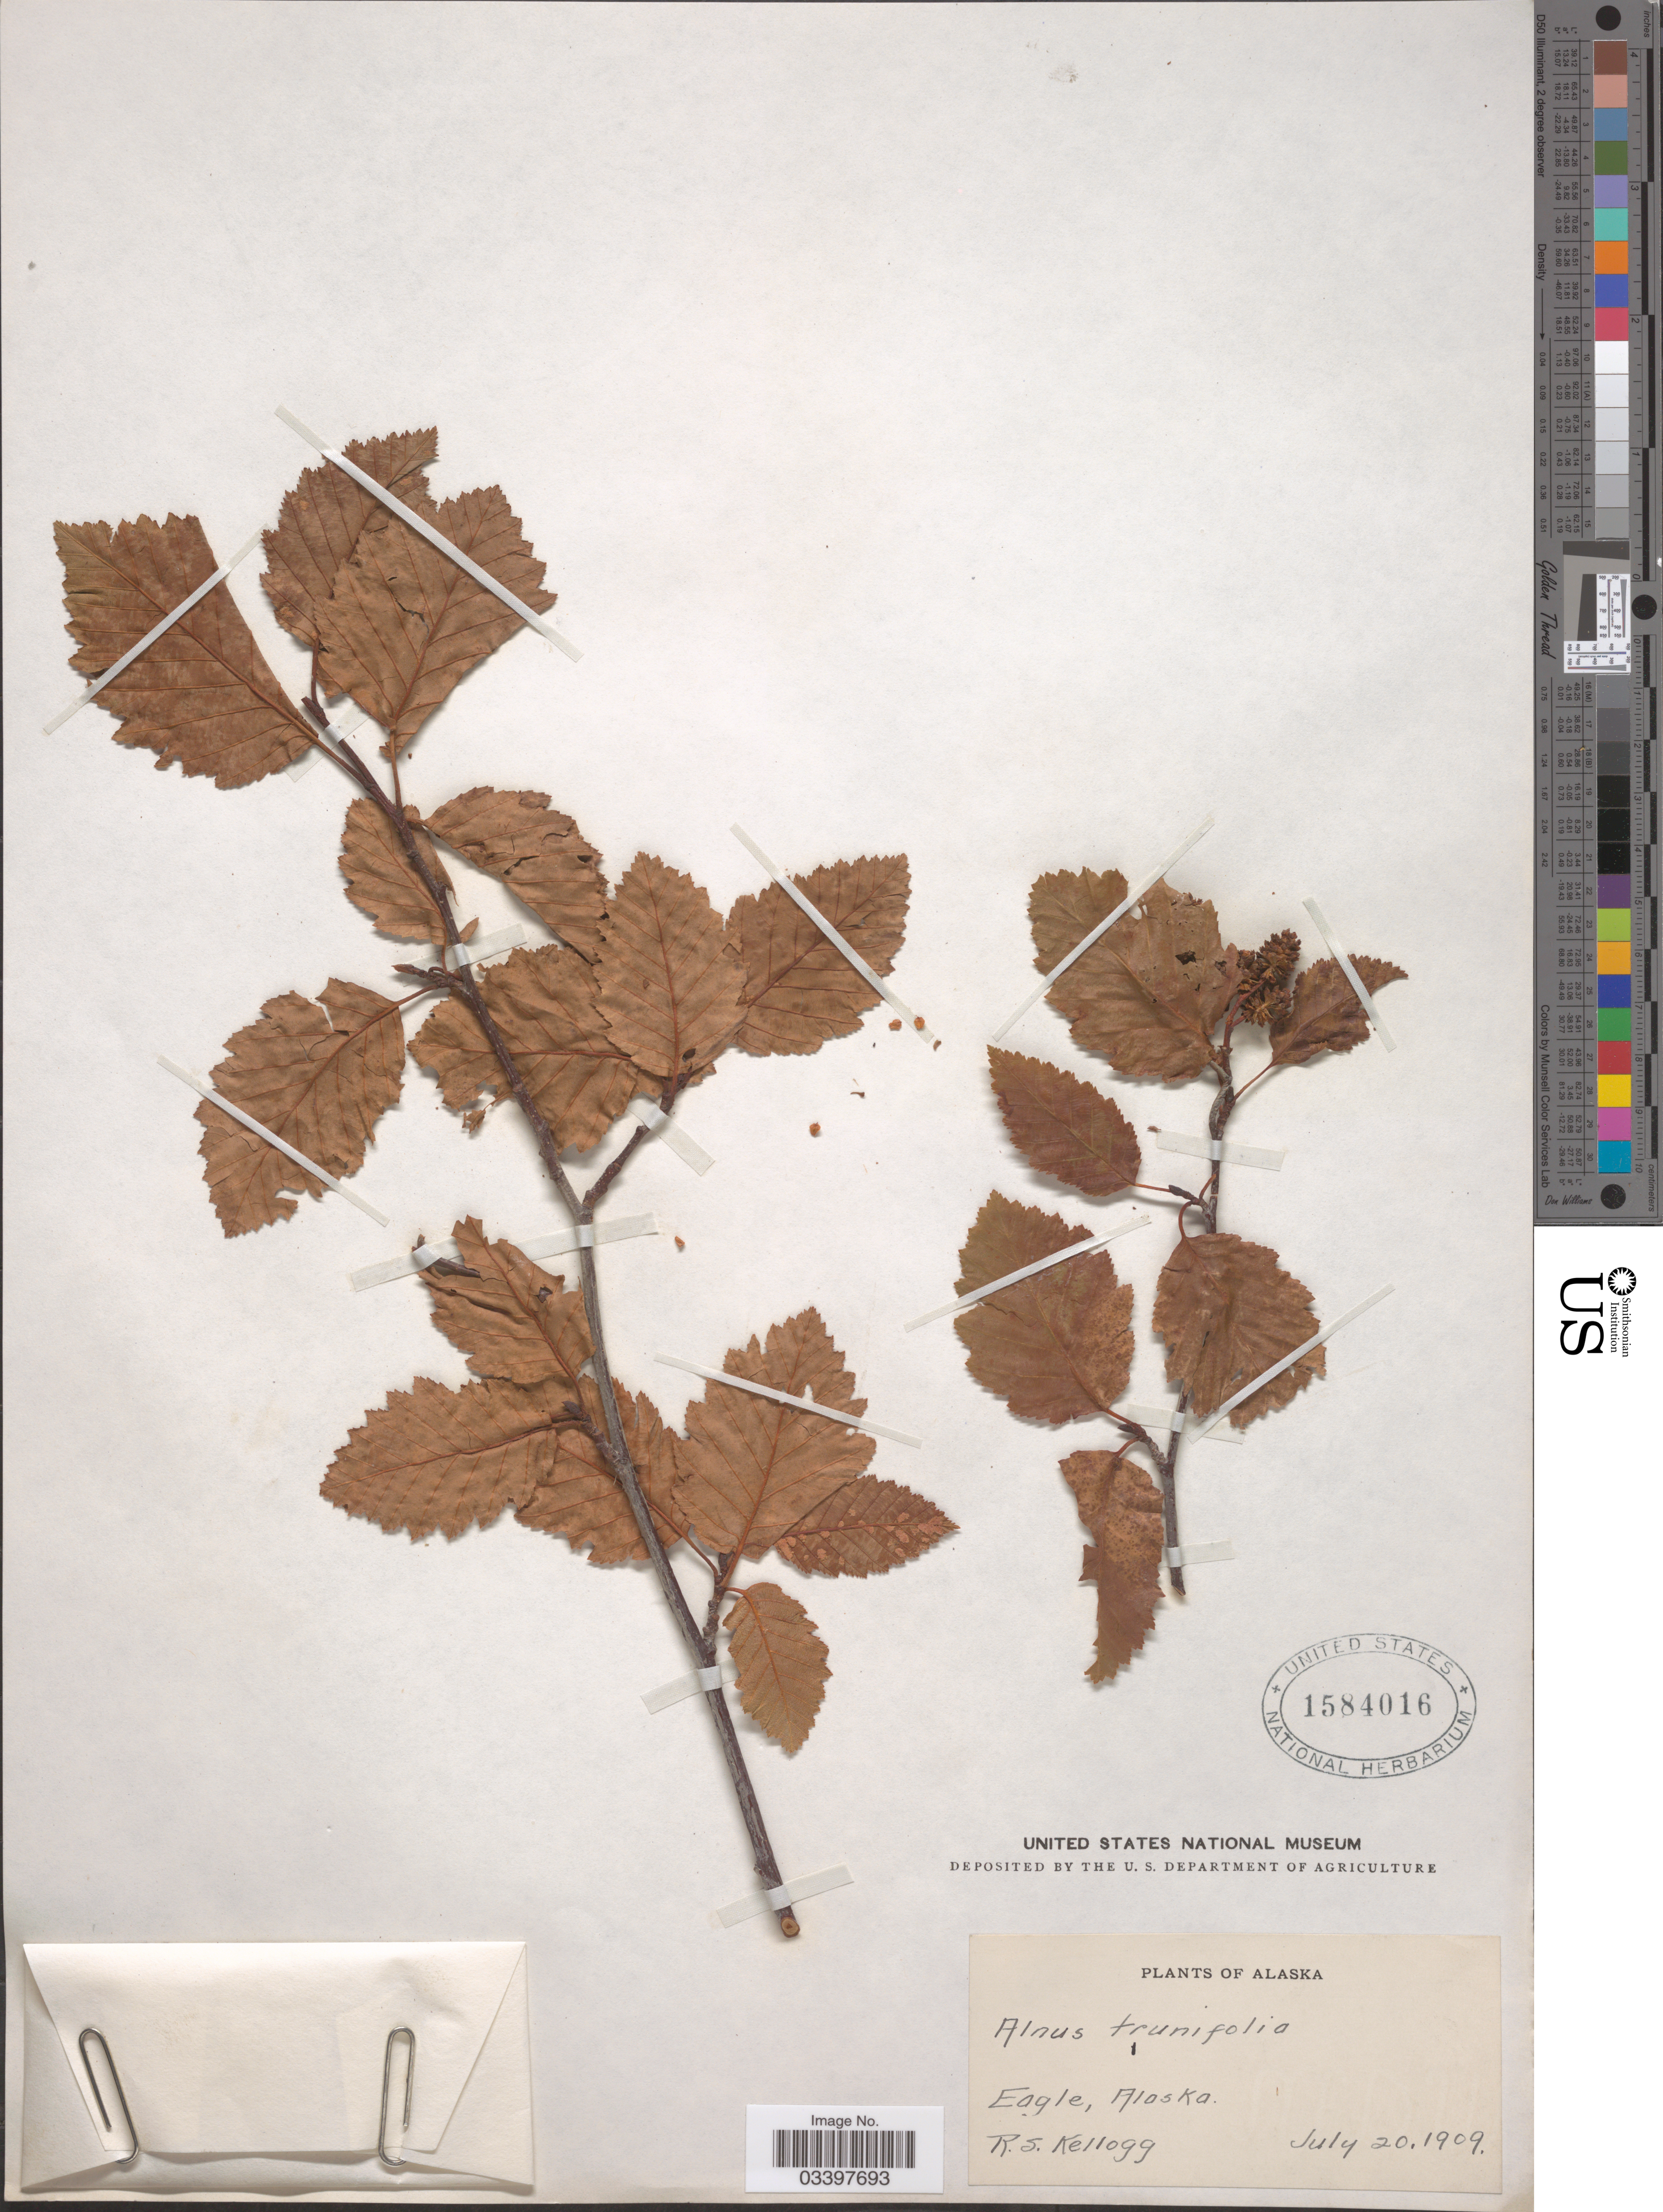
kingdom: Plantae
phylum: Tracheophyta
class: Magnoliopsida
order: Fagales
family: Betulaceae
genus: Alnus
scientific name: Alnus incana subsp. rugosa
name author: (Du Roi) R.T. Clausen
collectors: R. Kellogg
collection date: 1909-07-20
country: United States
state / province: Alaska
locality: Eagle.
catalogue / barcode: US 1584016